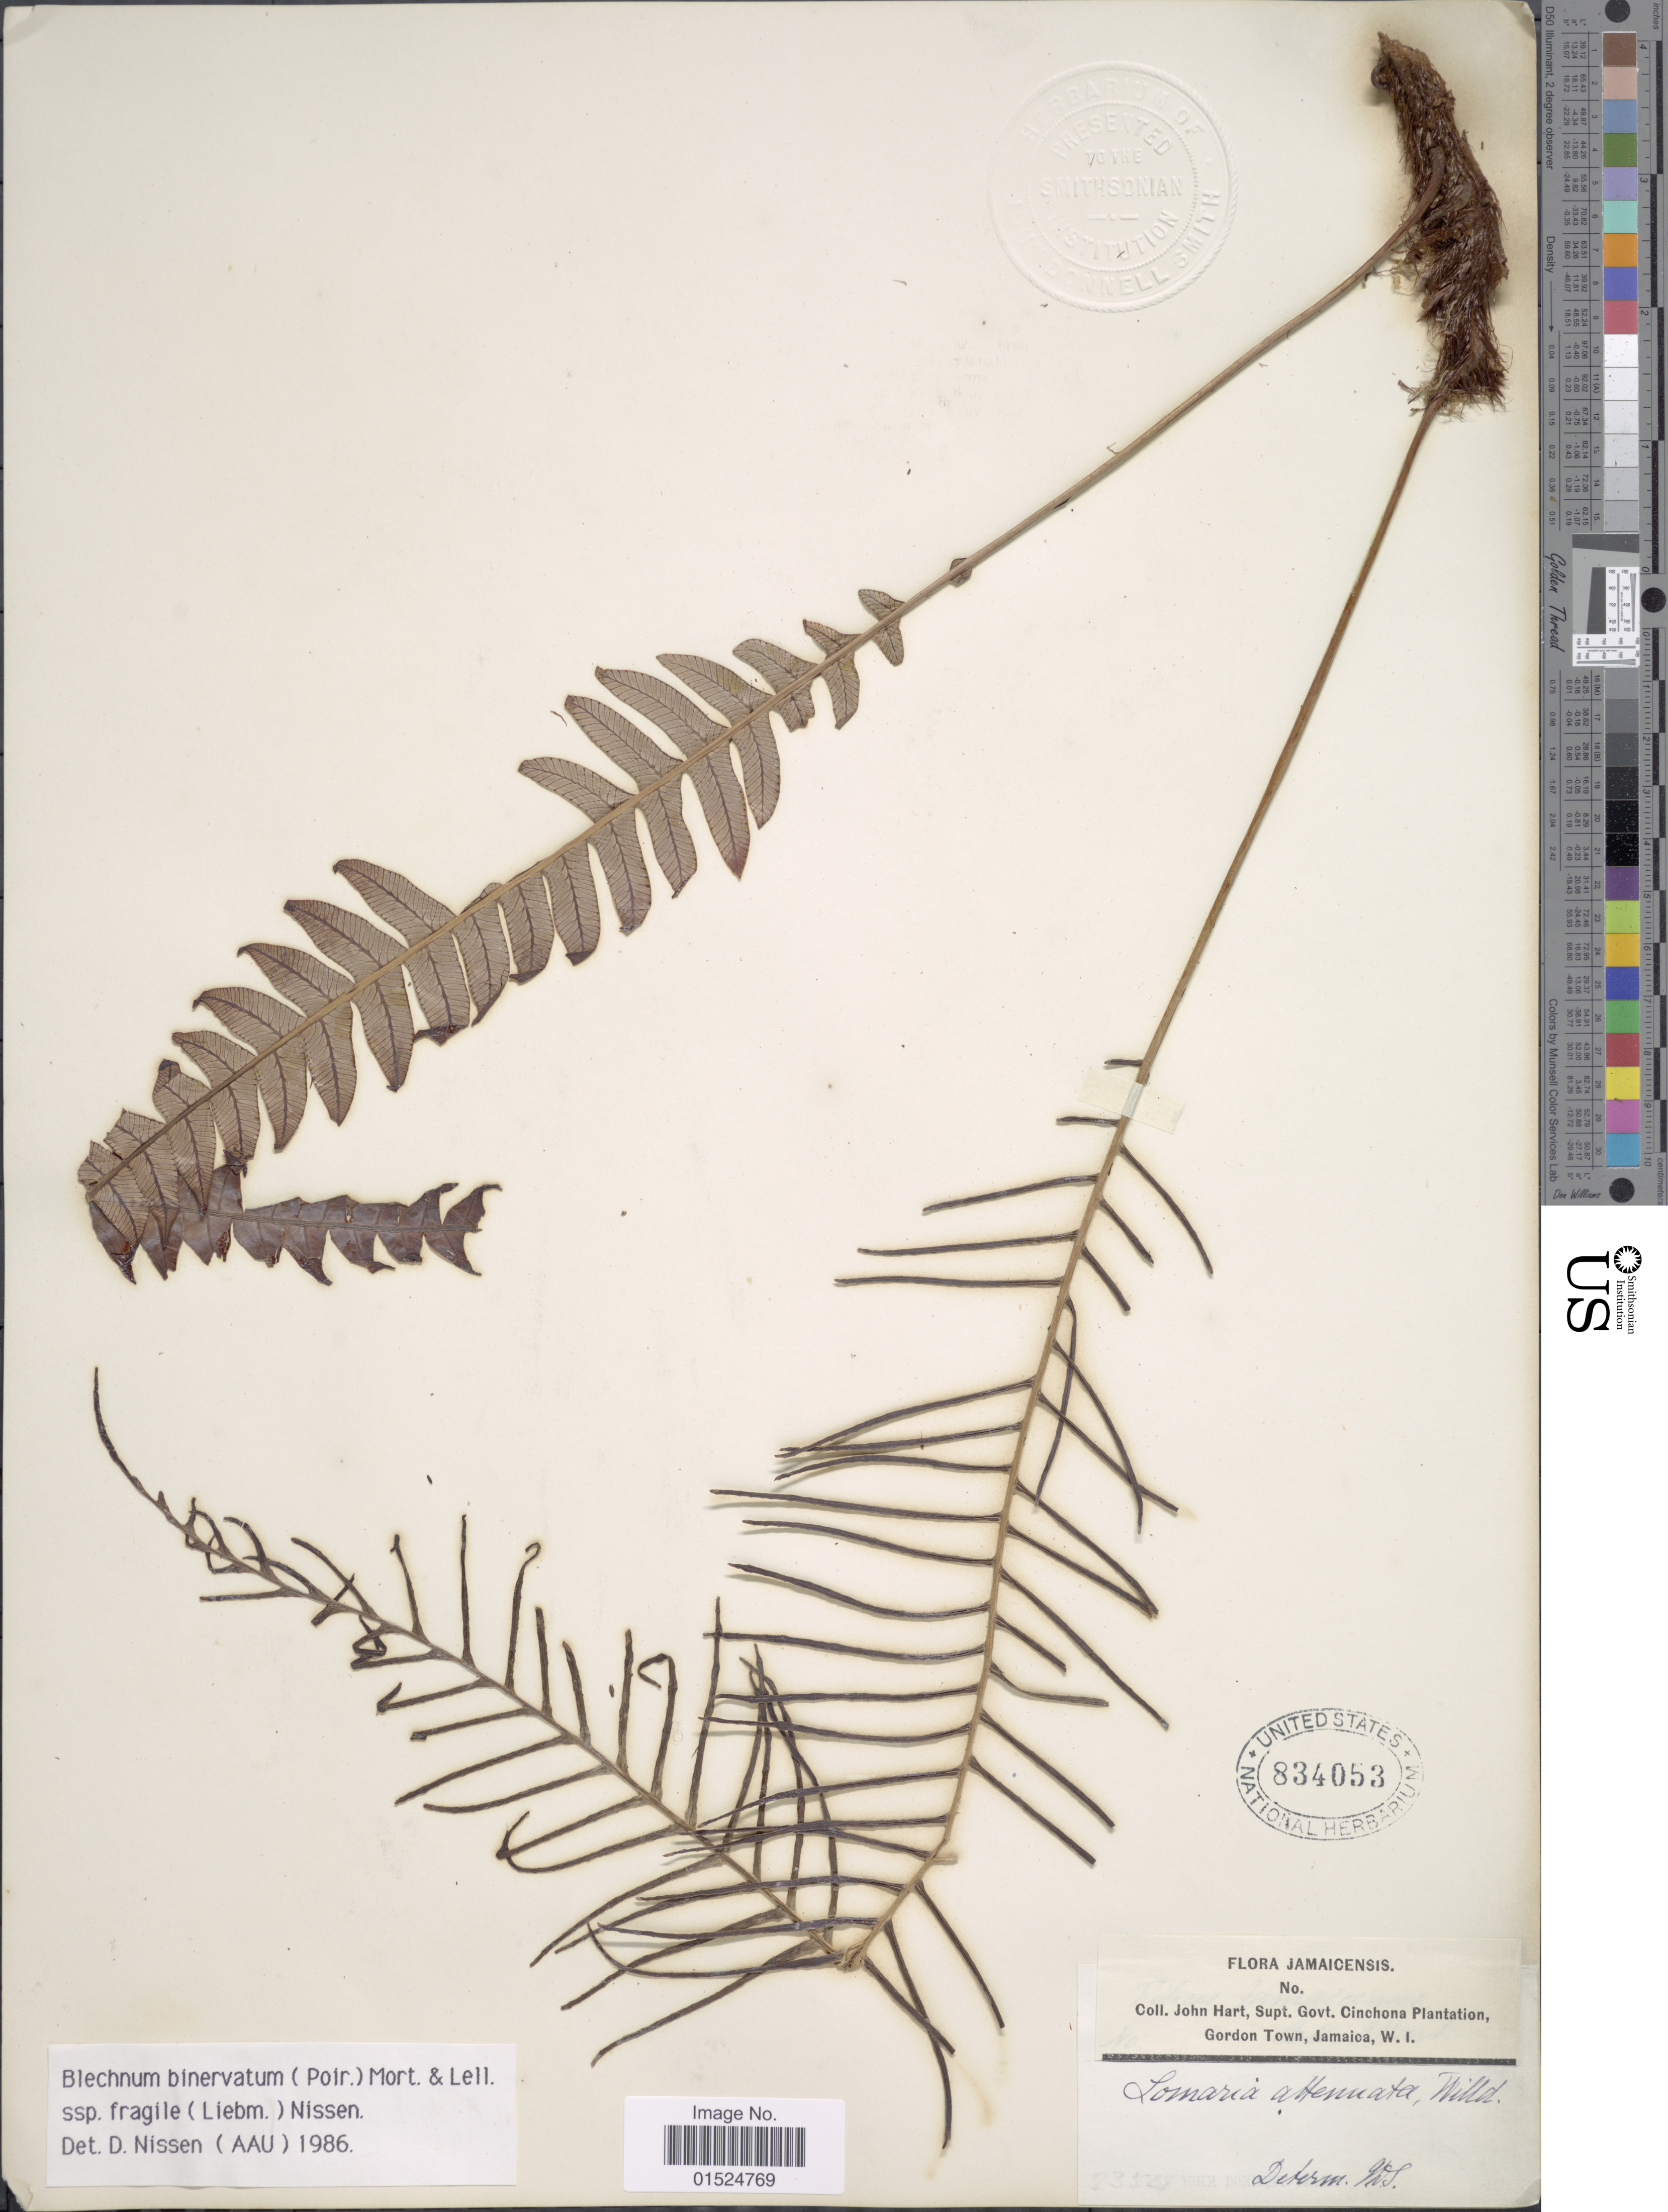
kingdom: Plantae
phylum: Tracheophyta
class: Polypodiopsida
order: Polypodiales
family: Blechnaceae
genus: Blechnum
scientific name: Blechnum fragile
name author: (Liebm.) C.V. Morton & Lellinger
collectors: J. H. Hart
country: Jamaica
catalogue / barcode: US 834053